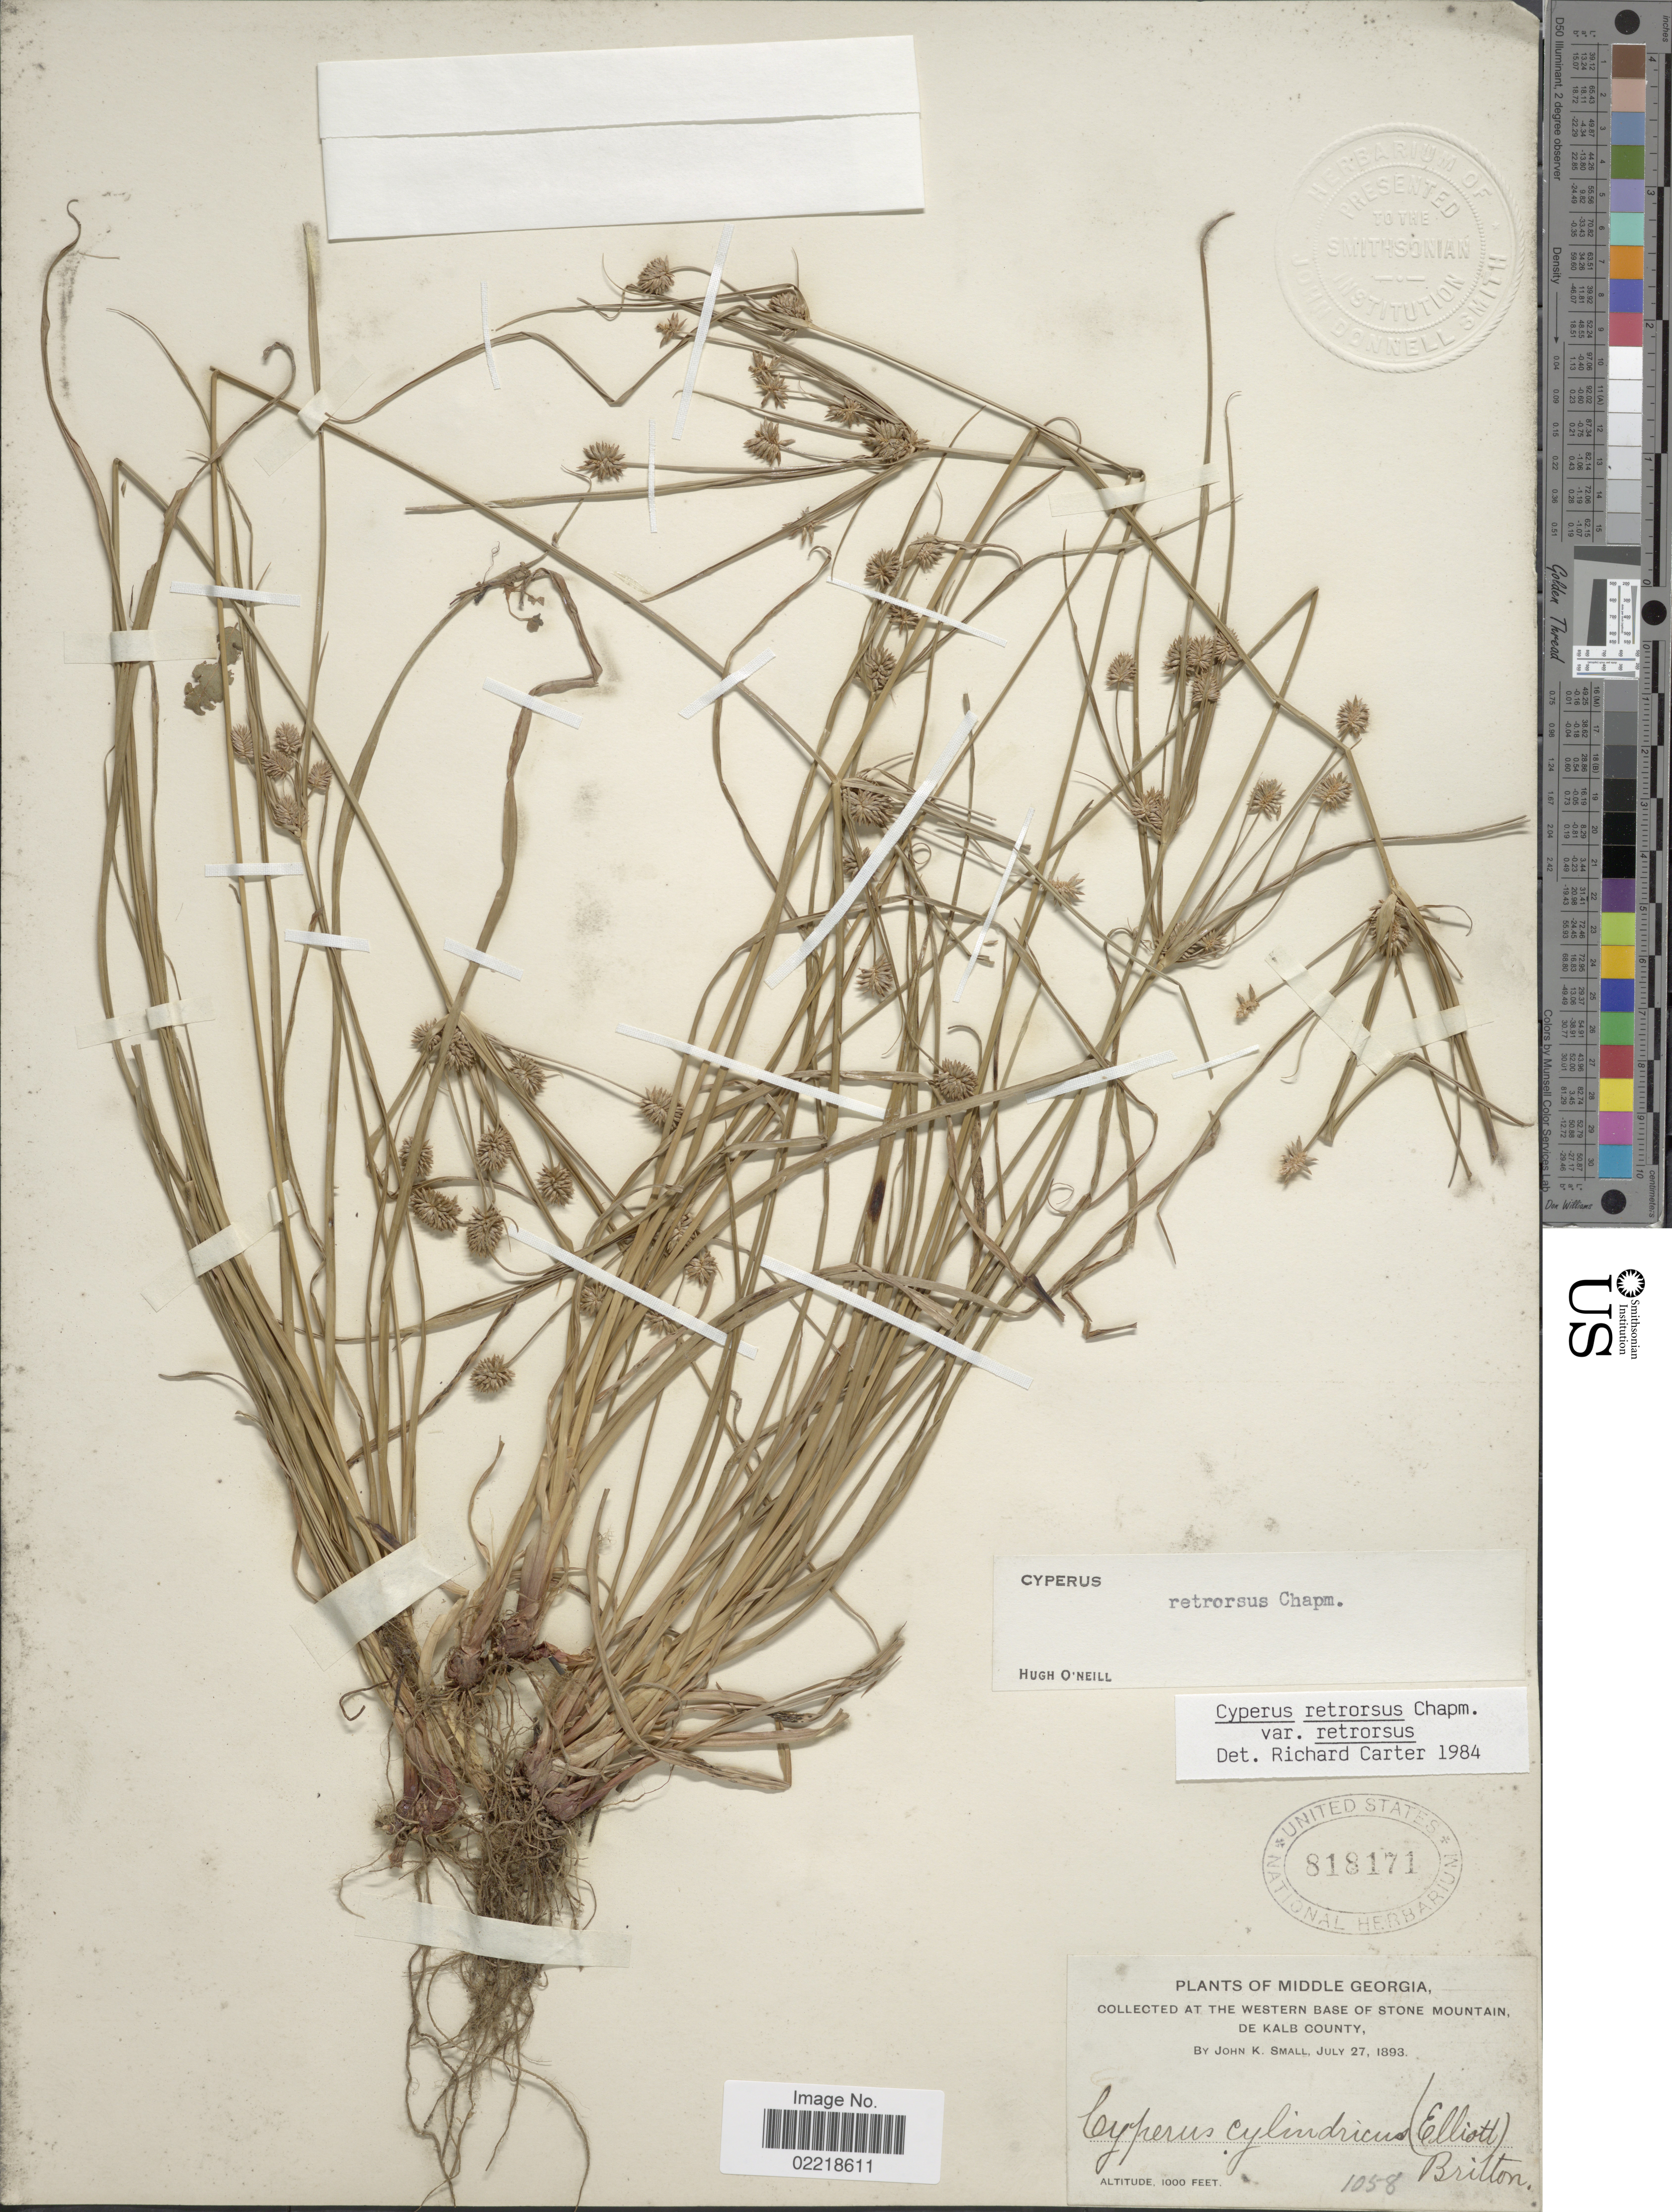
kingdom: Plantae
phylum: Tracheophyta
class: Liliopsida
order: Poales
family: Cyperaceae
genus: Cyperus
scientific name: Cyperus retrorsus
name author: Chapm.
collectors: J. K. Small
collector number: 1058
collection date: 1893-07-27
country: United States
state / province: Georgia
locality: Middel Georgia, at the Western Base of Stone Mountain, De Kalb County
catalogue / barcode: US 818171